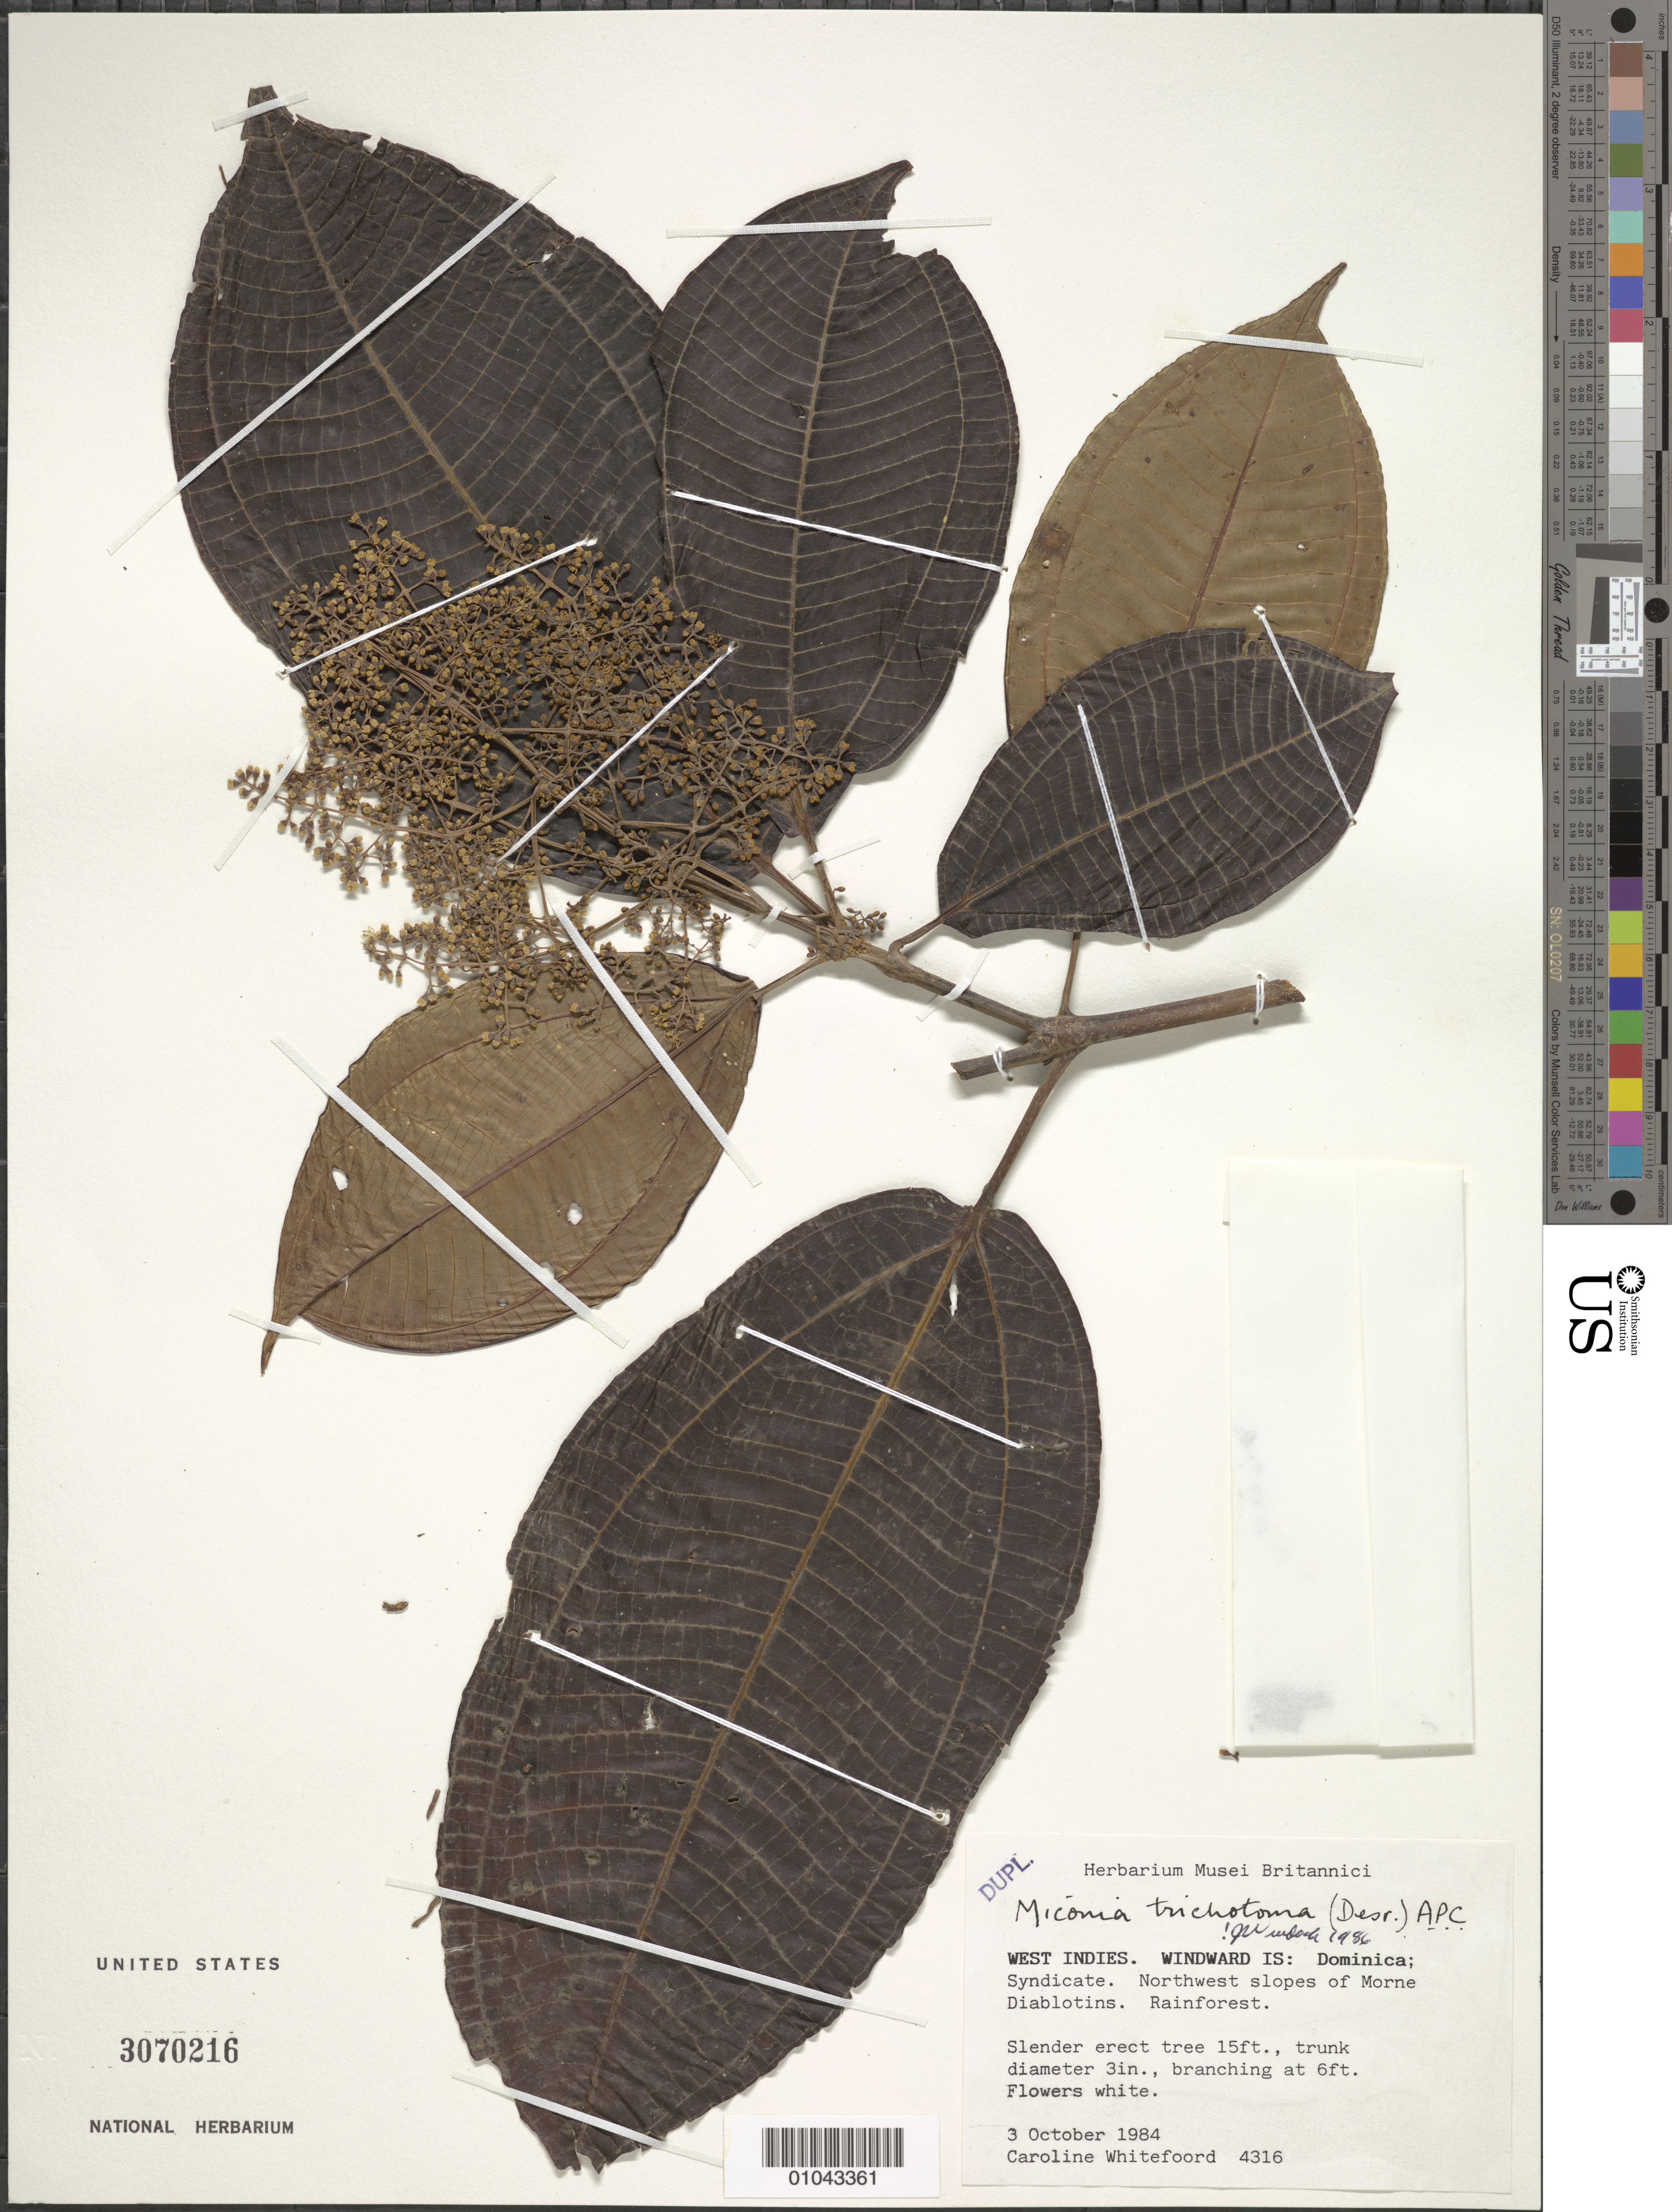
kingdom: Plantae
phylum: Tracheophyta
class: Magnoliopsida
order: Myrtales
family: Melastomataceae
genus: Miconia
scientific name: Miconia trichotoma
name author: (Desr.) DC.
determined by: Wurdack, John J., (US), US (UNITED STATES)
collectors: C. Whitefoord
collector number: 4316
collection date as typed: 03 Oct 1984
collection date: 1984-10-03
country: Dominica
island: Dominica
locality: Syndicate, NW slopes of Morne Diablotins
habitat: Rainforest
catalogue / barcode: US 3070216